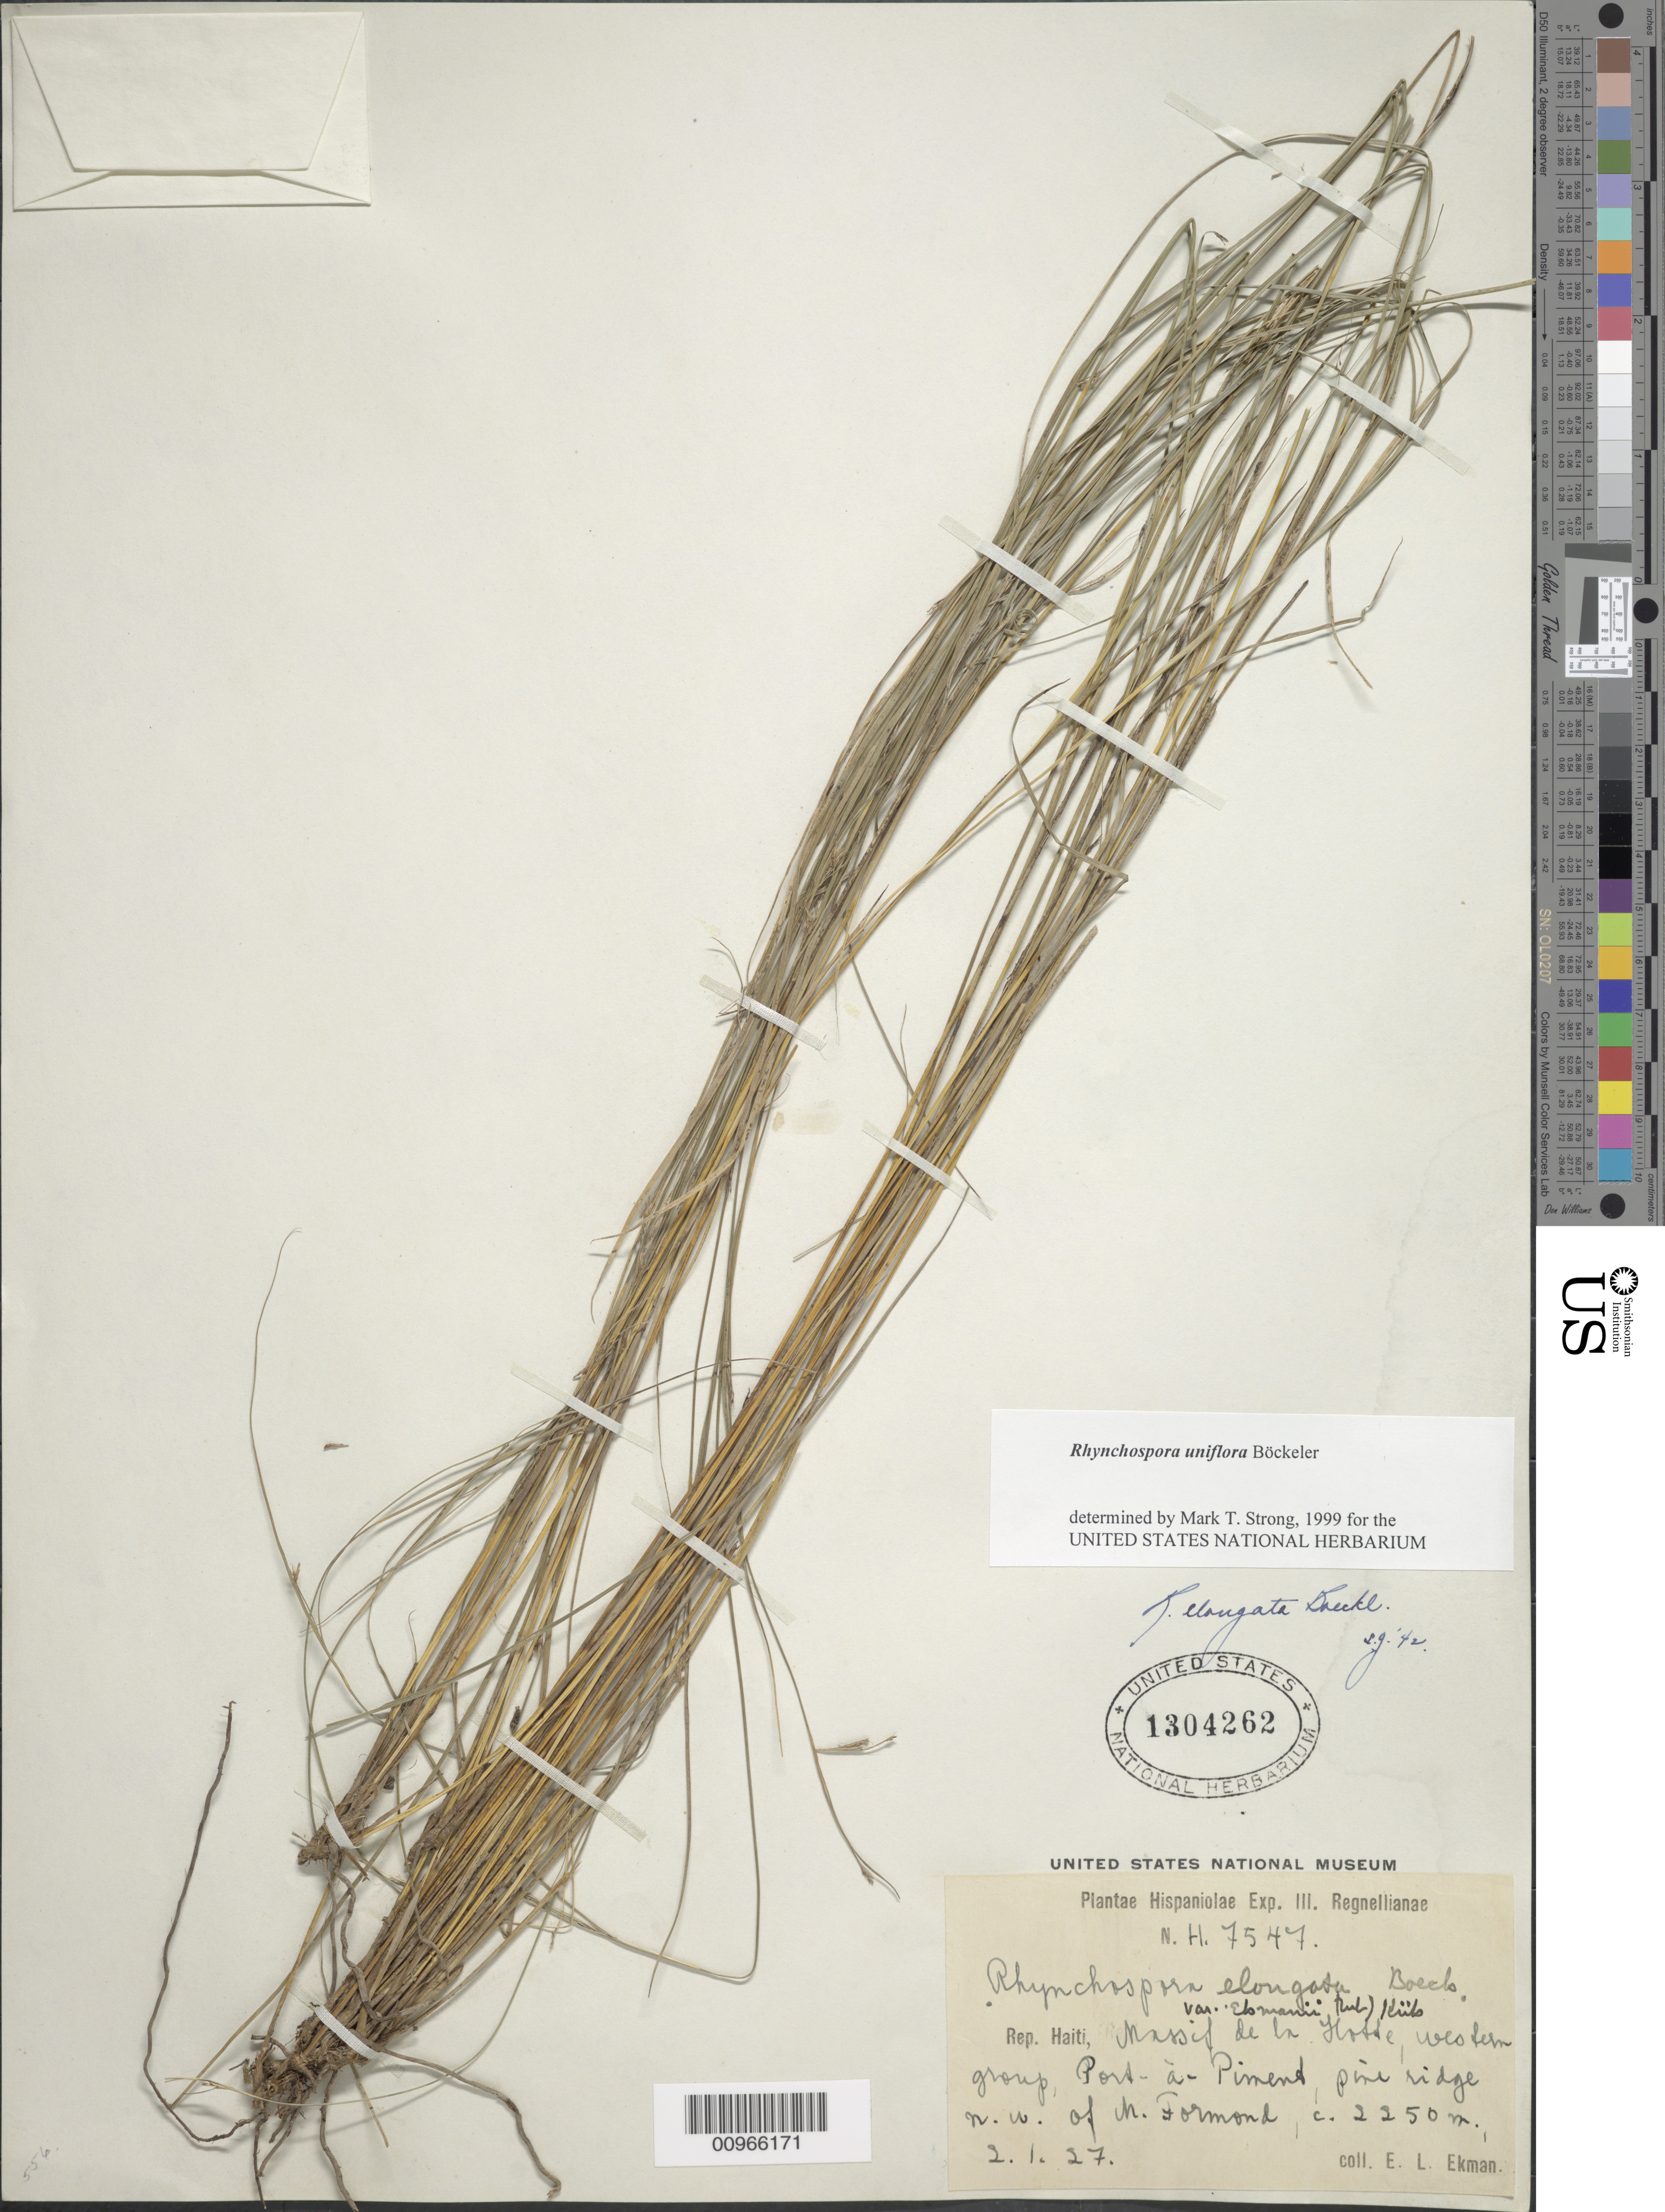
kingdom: Plantae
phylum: Tracheophyta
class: Liliopsida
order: Poales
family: Cyperaceae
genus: Rhynchospora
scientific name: Rhynchospora uniflora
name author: Boeckeler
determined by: Strong, M. T., (US), Smithsonian Institution - National Museum of Natural History (UNITED STATES)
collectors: E. L. Ekman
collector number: H 7547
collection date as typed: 02 Jan 1927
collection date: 1927-01-02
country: Haiti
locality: Massif de la Hotte, western group, Port à Piment, pine ridge NW of M. Formond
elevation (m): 2250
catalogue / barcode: US 1304262